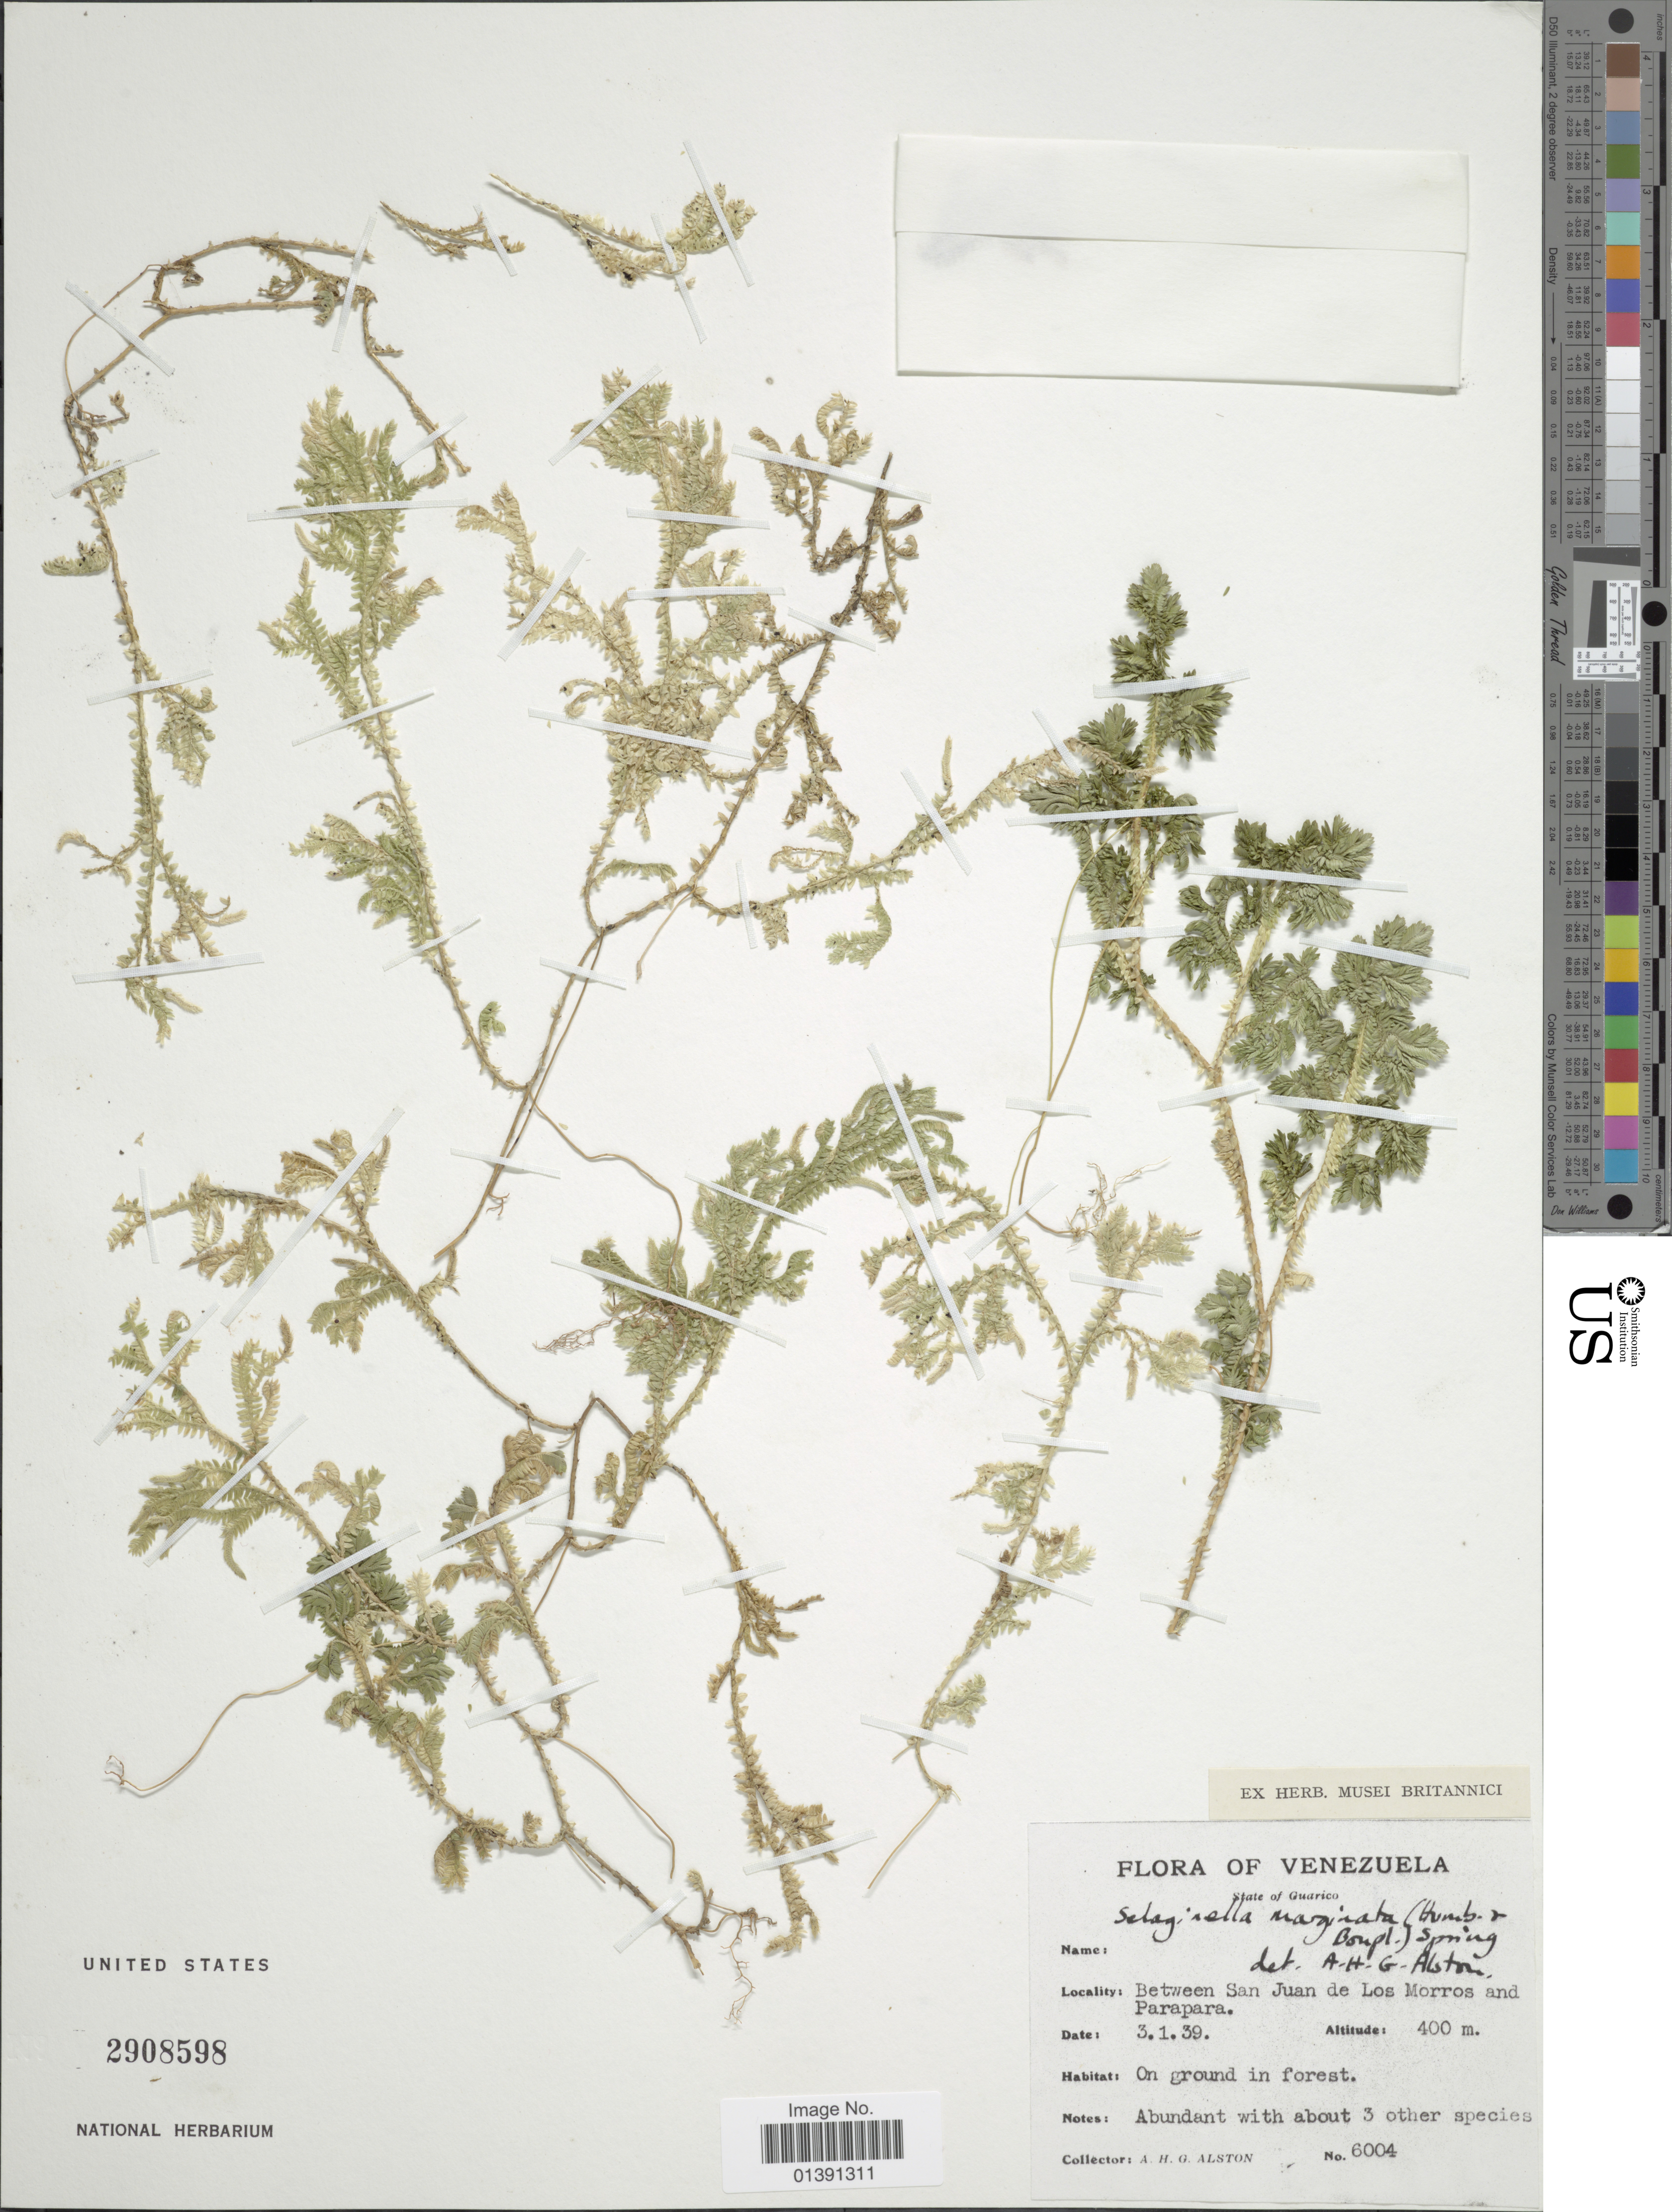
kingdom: Plantae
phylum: Tracheophyta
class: Lycopodiopsida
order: Selaginellales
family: Selaginellaceae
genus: Selaginella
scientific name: Selaginella marginata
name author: (Humb. & Bonpl.) Spring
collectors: A. H. Alston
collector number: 6004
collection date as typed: Transcribed d/m/y: 3/1/39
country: Venezuela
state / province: Guárico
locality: Between San Juan de Los Morros and Parapara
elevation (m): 400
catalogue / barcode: US 2908598